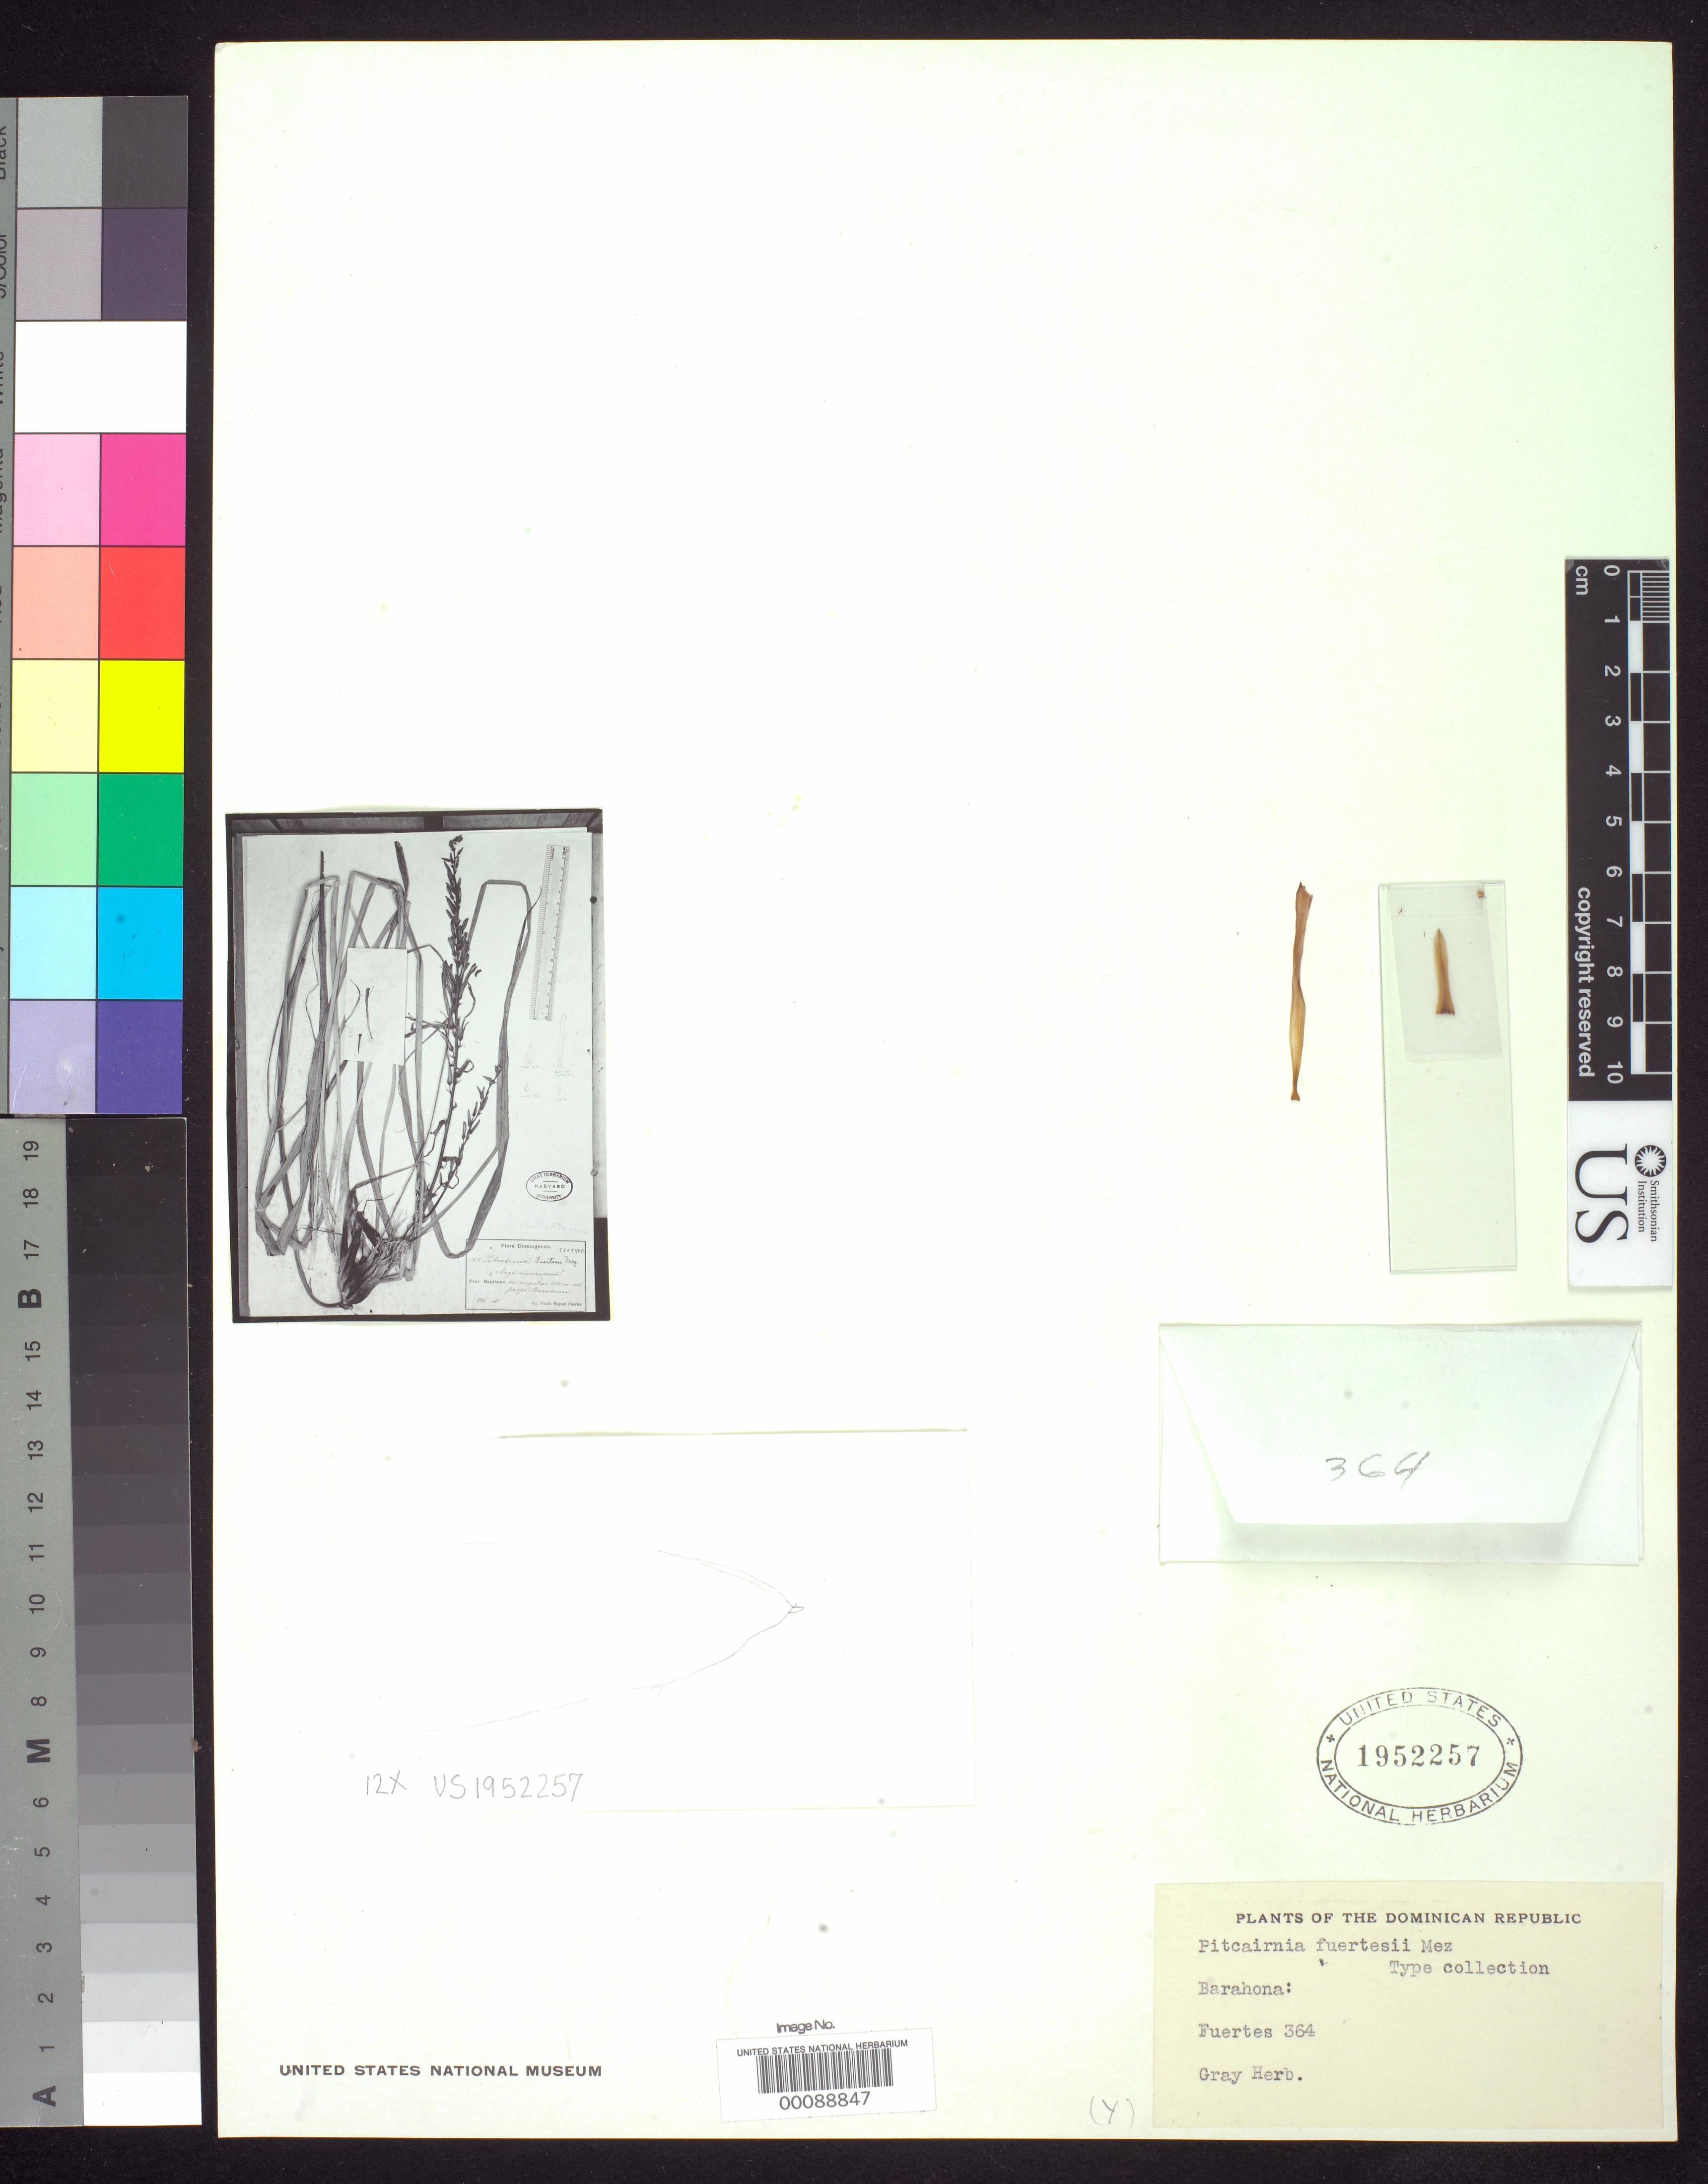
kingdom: Plantae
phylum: Tracheophyta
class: Liliopsida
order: Poales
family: Bromeliaceae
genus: Pitcairnia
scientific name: Pitcairnia fuertesii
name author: Mez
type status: Isotype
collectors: M. D. Fuertes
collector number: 364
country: Dominican Republic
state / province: Barahona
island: Hispaniola Island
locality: Santo Domingo Australis.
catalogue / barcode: US 1952257